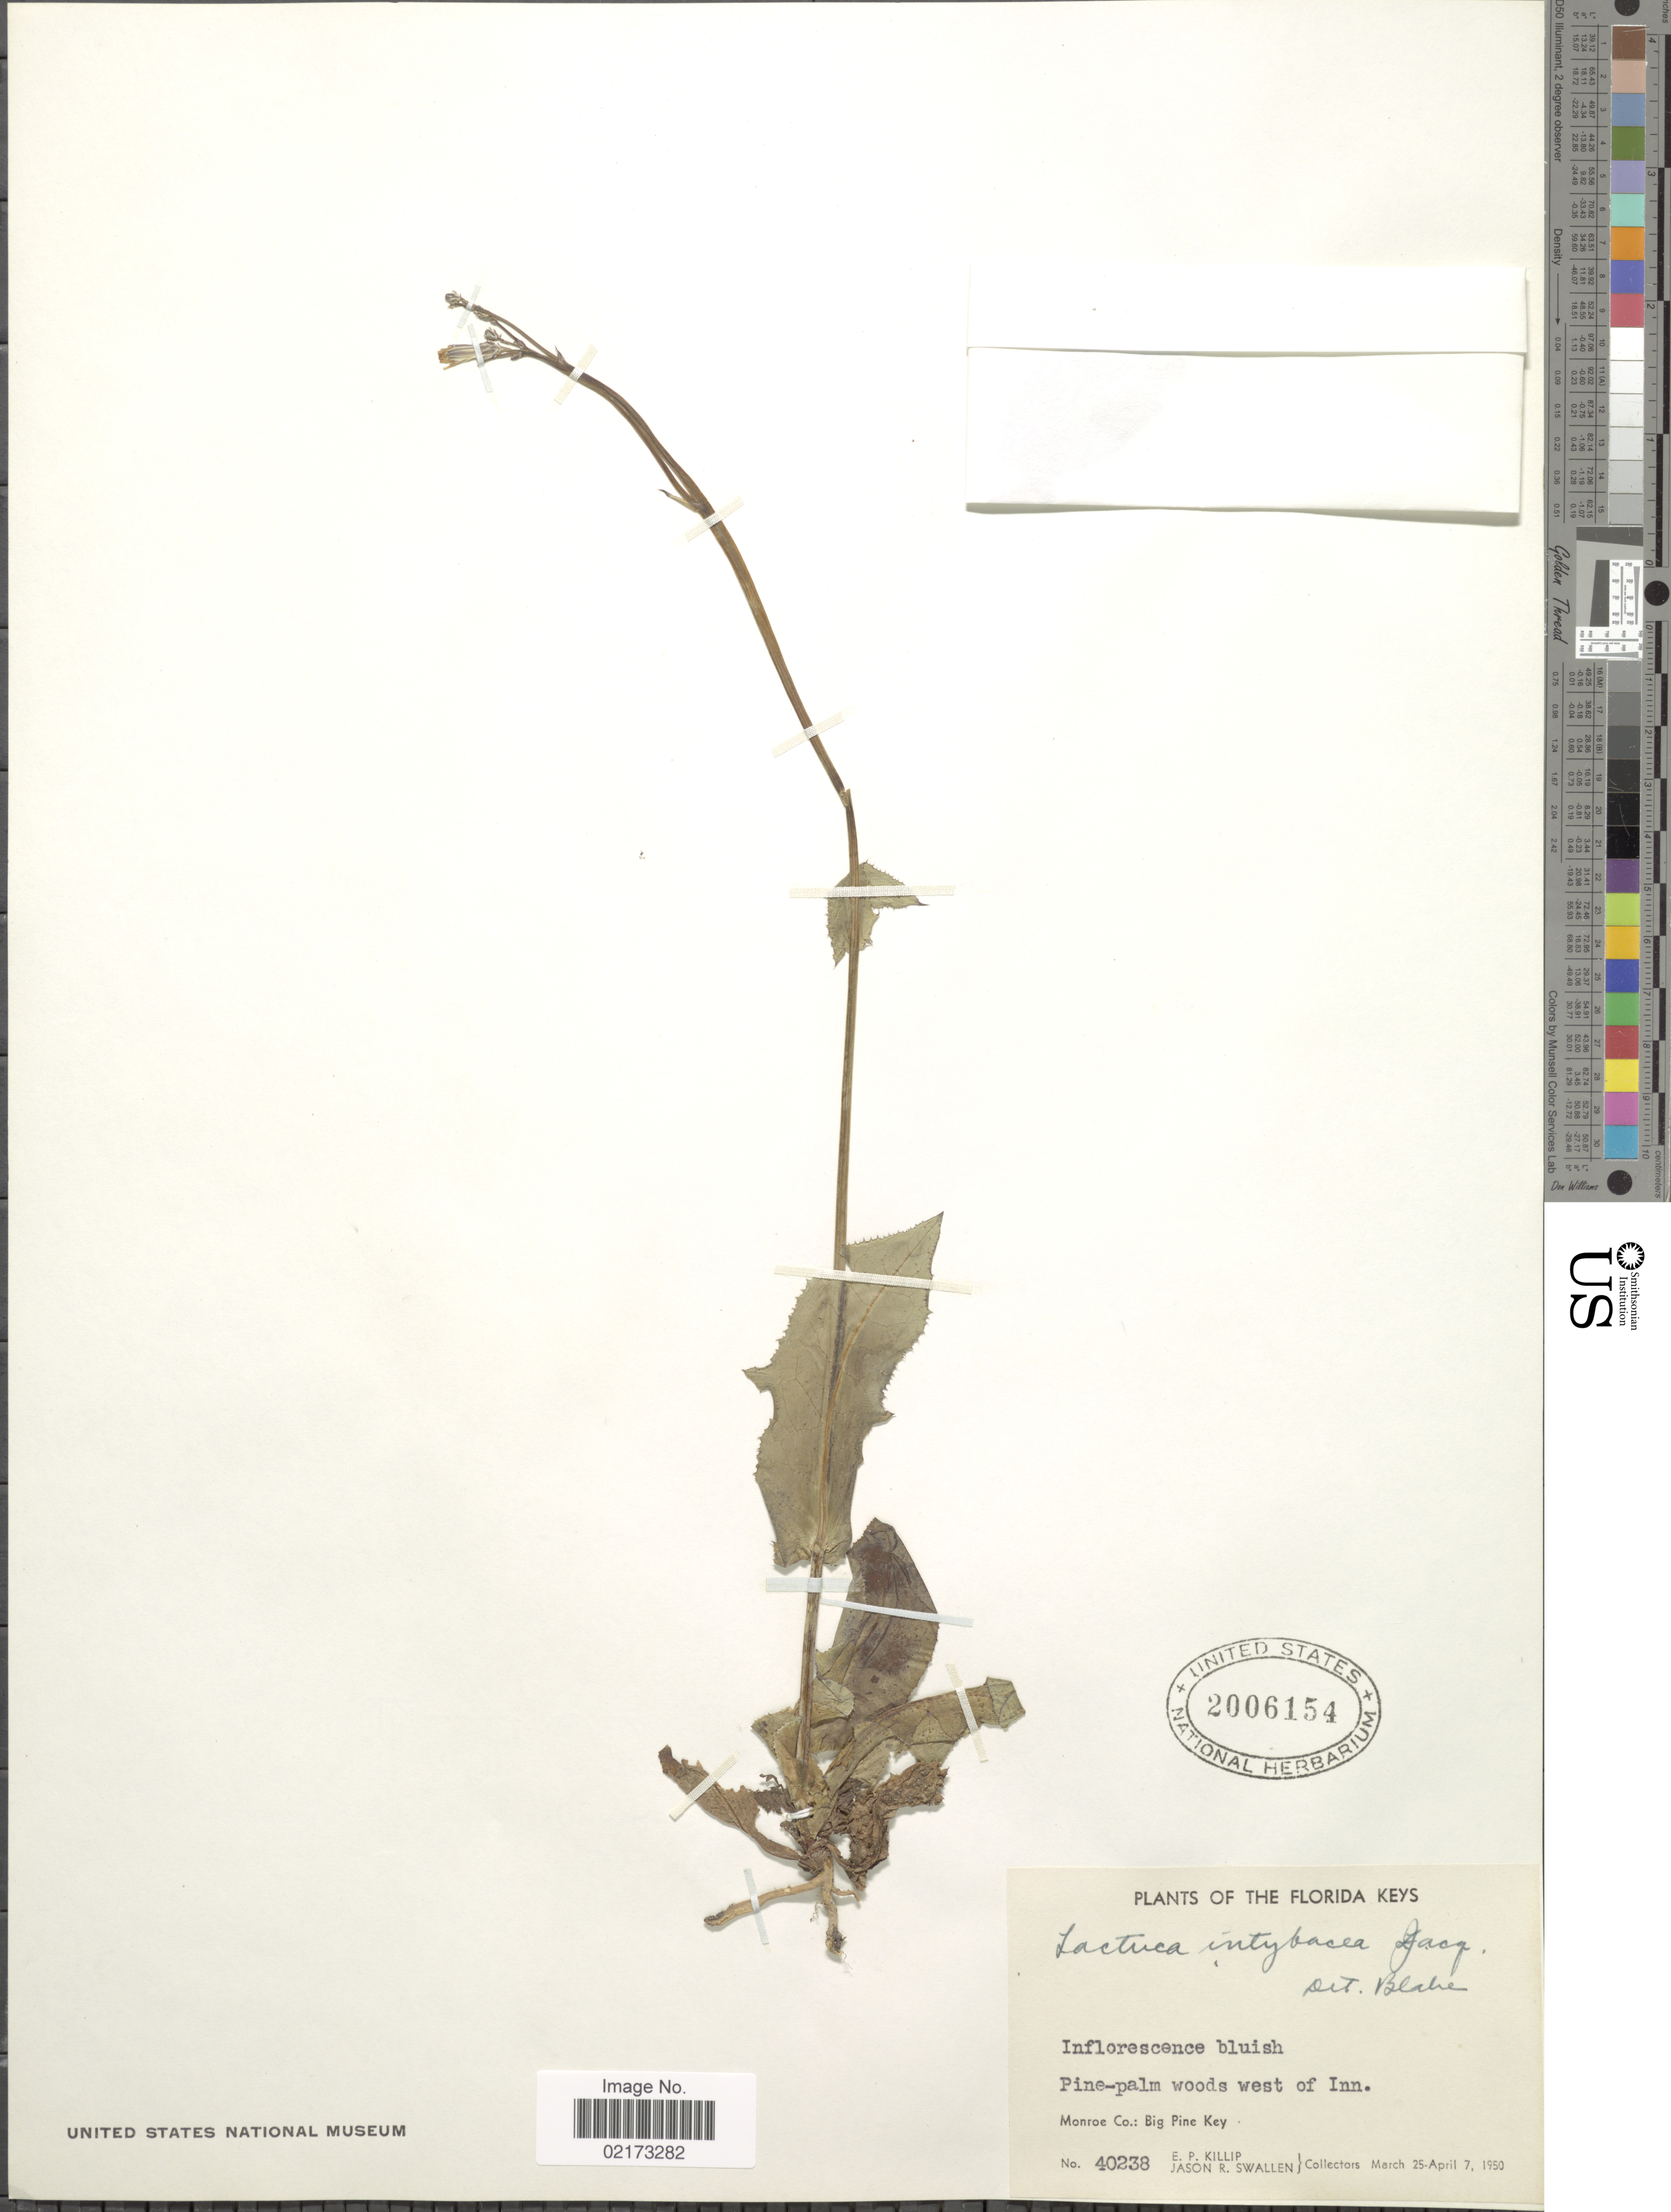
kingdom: Plantae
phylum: Tracheophyta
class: Magnoliopsida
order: Asterales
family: Asteraceae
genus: Launaea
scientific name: Launaea intybacea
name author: (Jacq.) Beauverd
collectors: E. P. Killip & J. R. Swallen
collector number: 40238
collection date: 1950-03-25/1950-04-07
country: United States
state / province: Florida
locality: Florida Keys, west of Inn, Monroe Co., Big Pine Key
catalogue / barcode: US 2006154